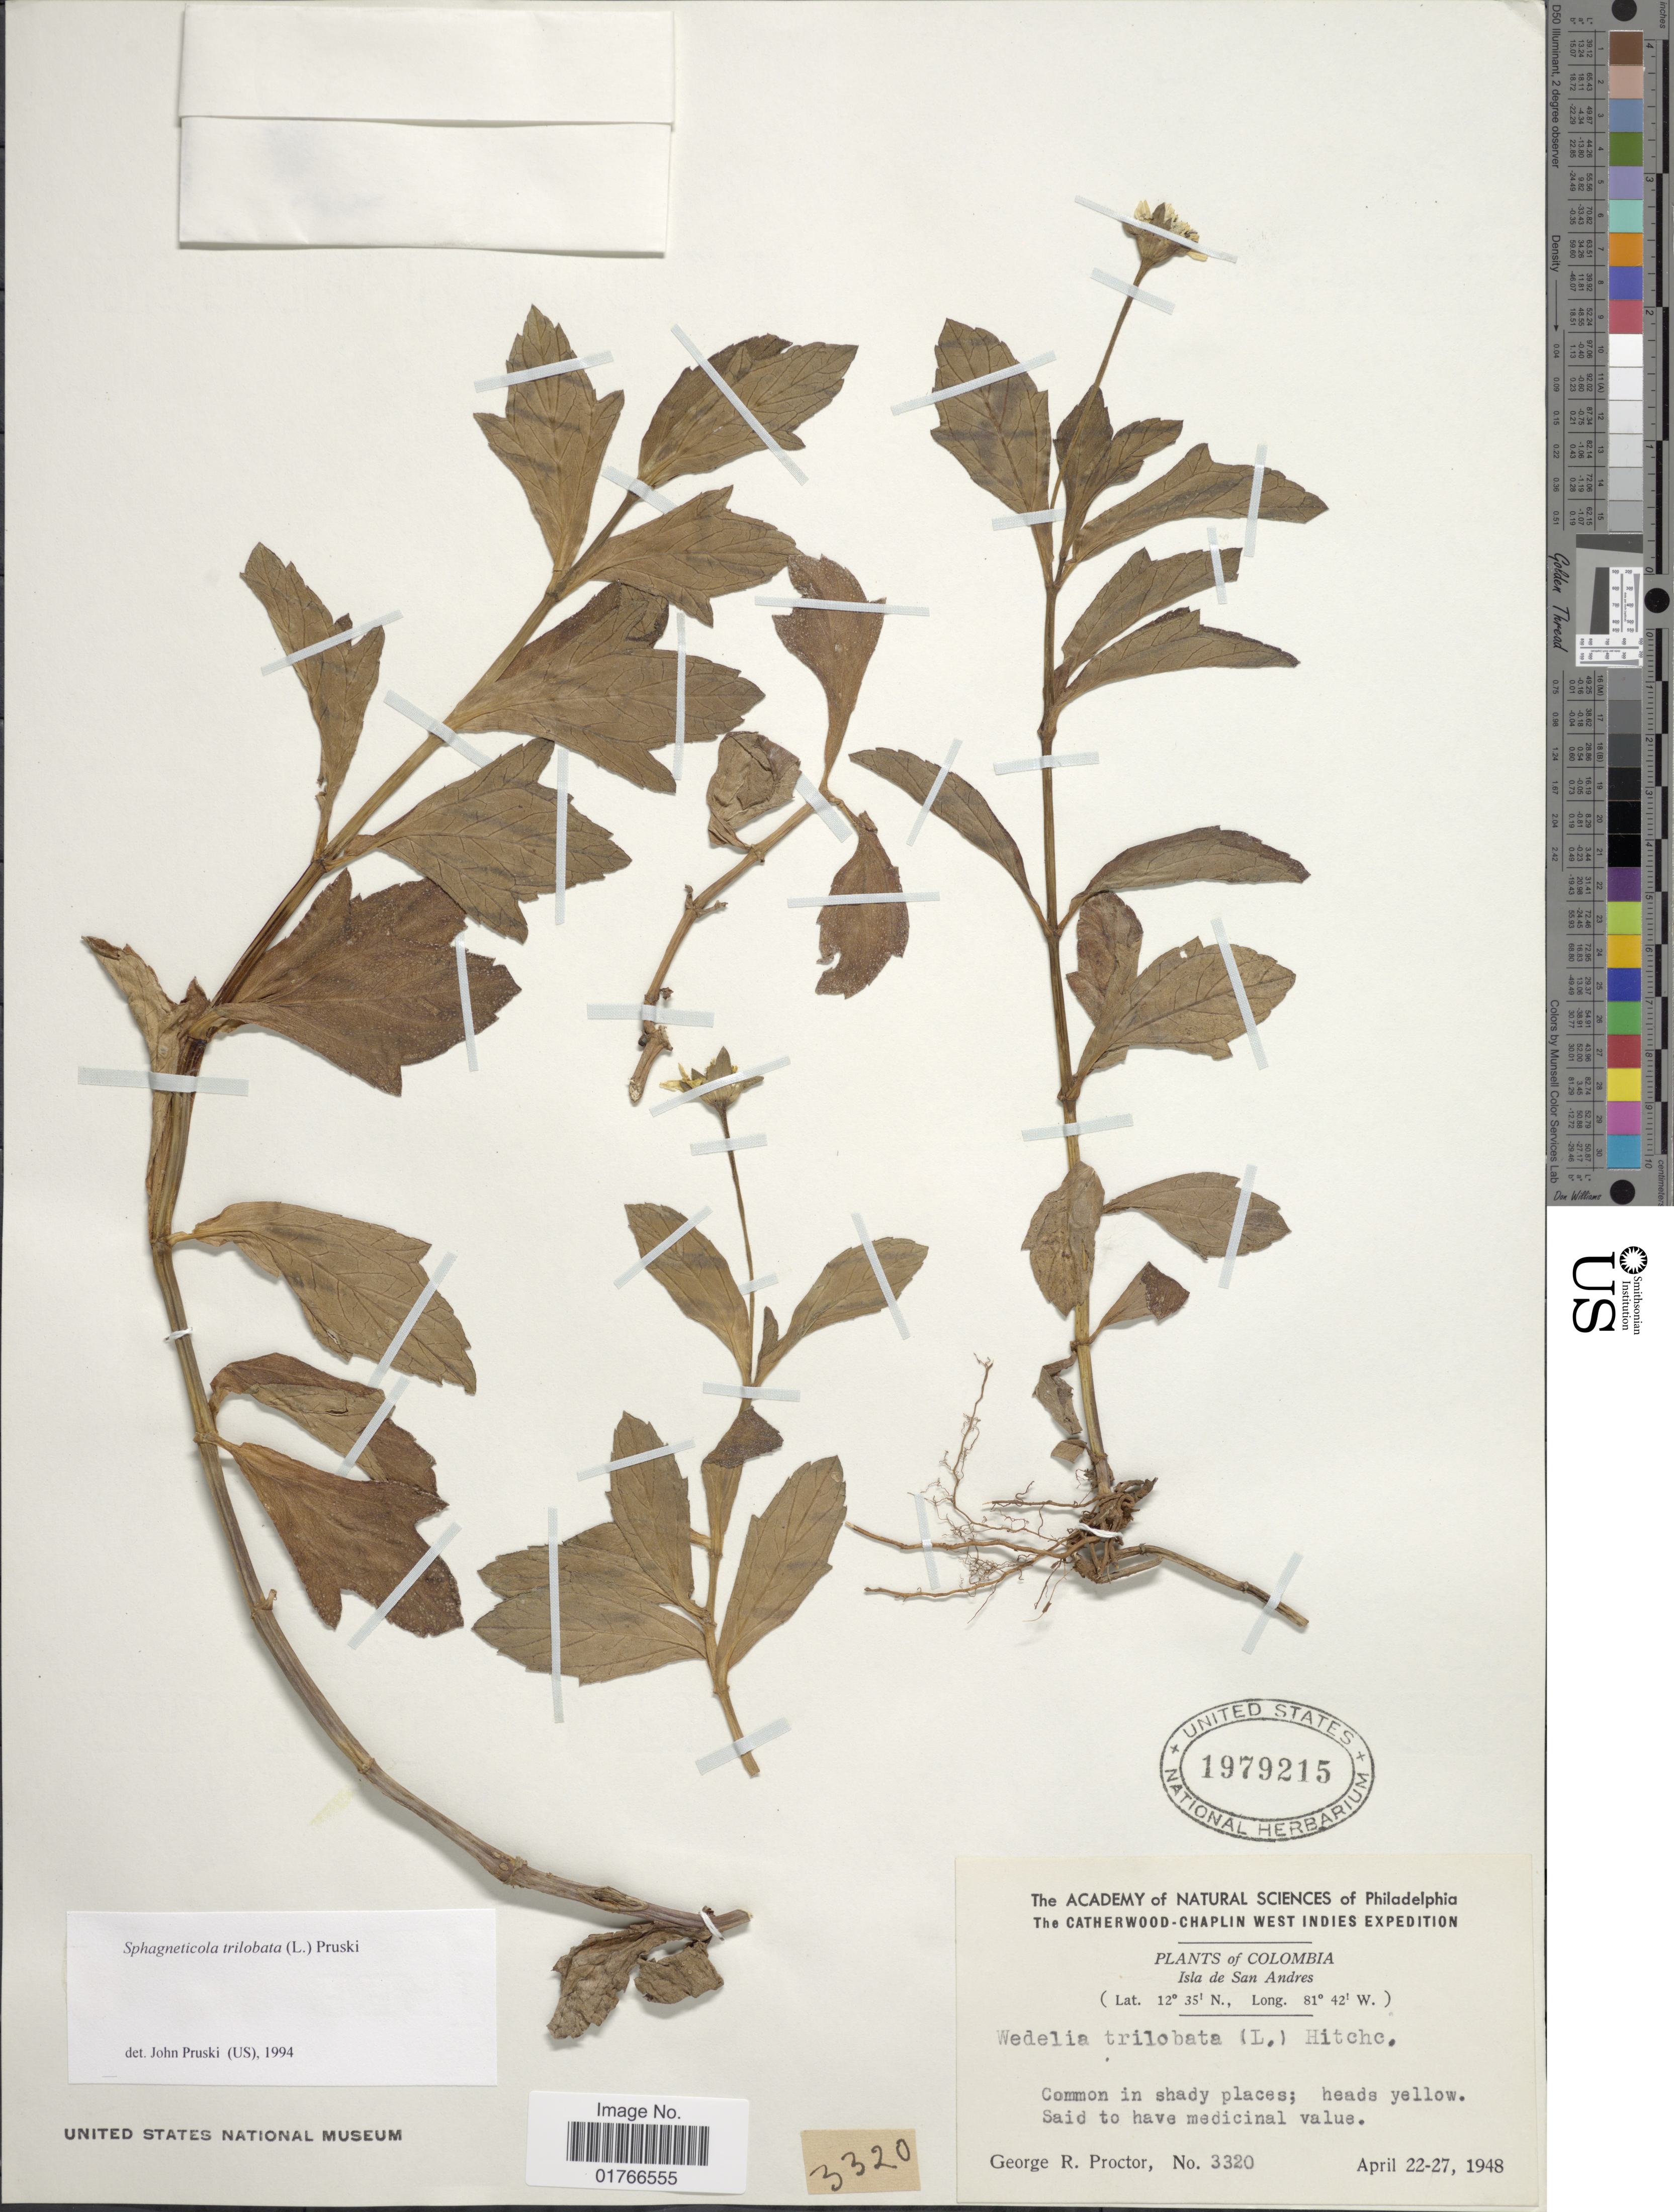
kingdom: Plantae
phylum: Tracheophyta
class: Magnoliopsida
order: Asterales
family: Asteraceae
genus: Sphagneticola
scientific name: Sphagneticola trilobata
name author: (L.) Pruski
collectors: R. Proctor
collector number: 3320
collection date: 1948-04-22/1948-04-27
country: Colombia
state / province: San Andres y Providencia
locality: Isla de San Andres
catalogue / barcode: US 1979215